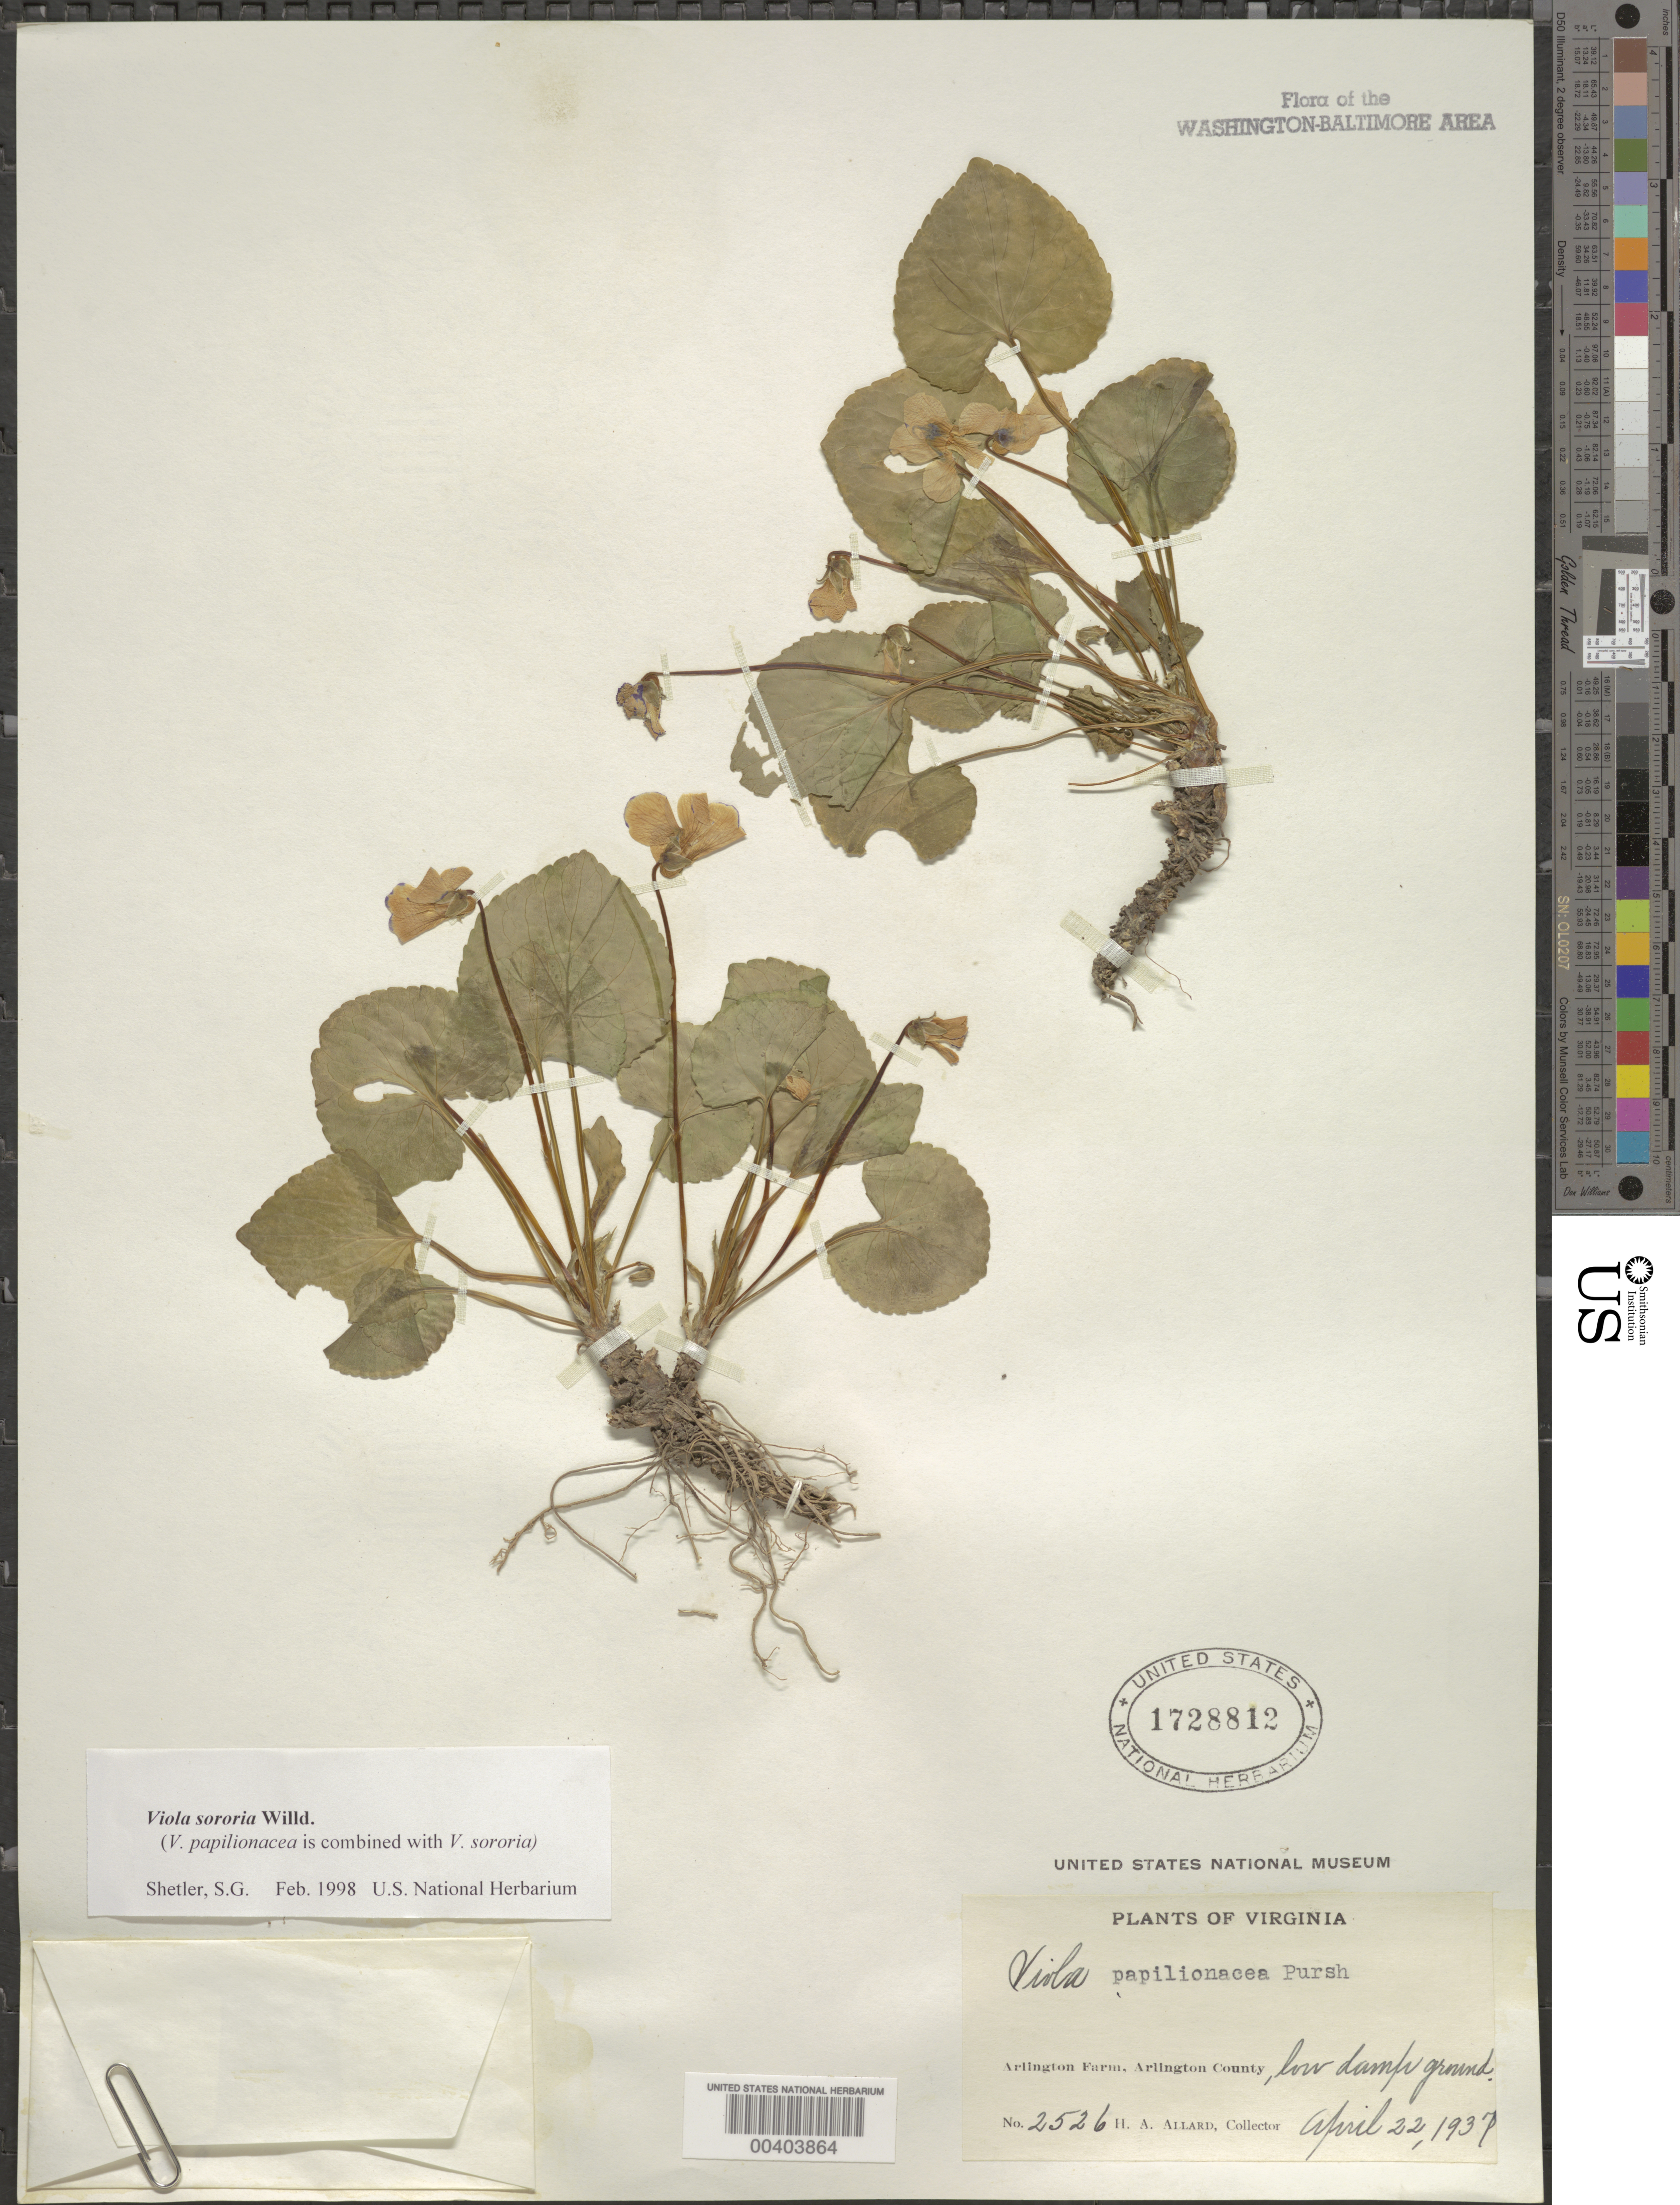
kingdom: Plantae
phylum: Tracheophyta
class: Magnoliopsida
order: Malpighiales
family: Violaceae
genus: Viola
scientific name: Viola sororia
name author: Willd.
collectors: H. A. Allard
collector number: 2526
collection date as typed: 22 Apr 1937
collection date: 1937-04-22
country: United States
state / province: Virginia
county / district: Arlington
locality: Arlington Farm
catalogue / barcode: US 1728812